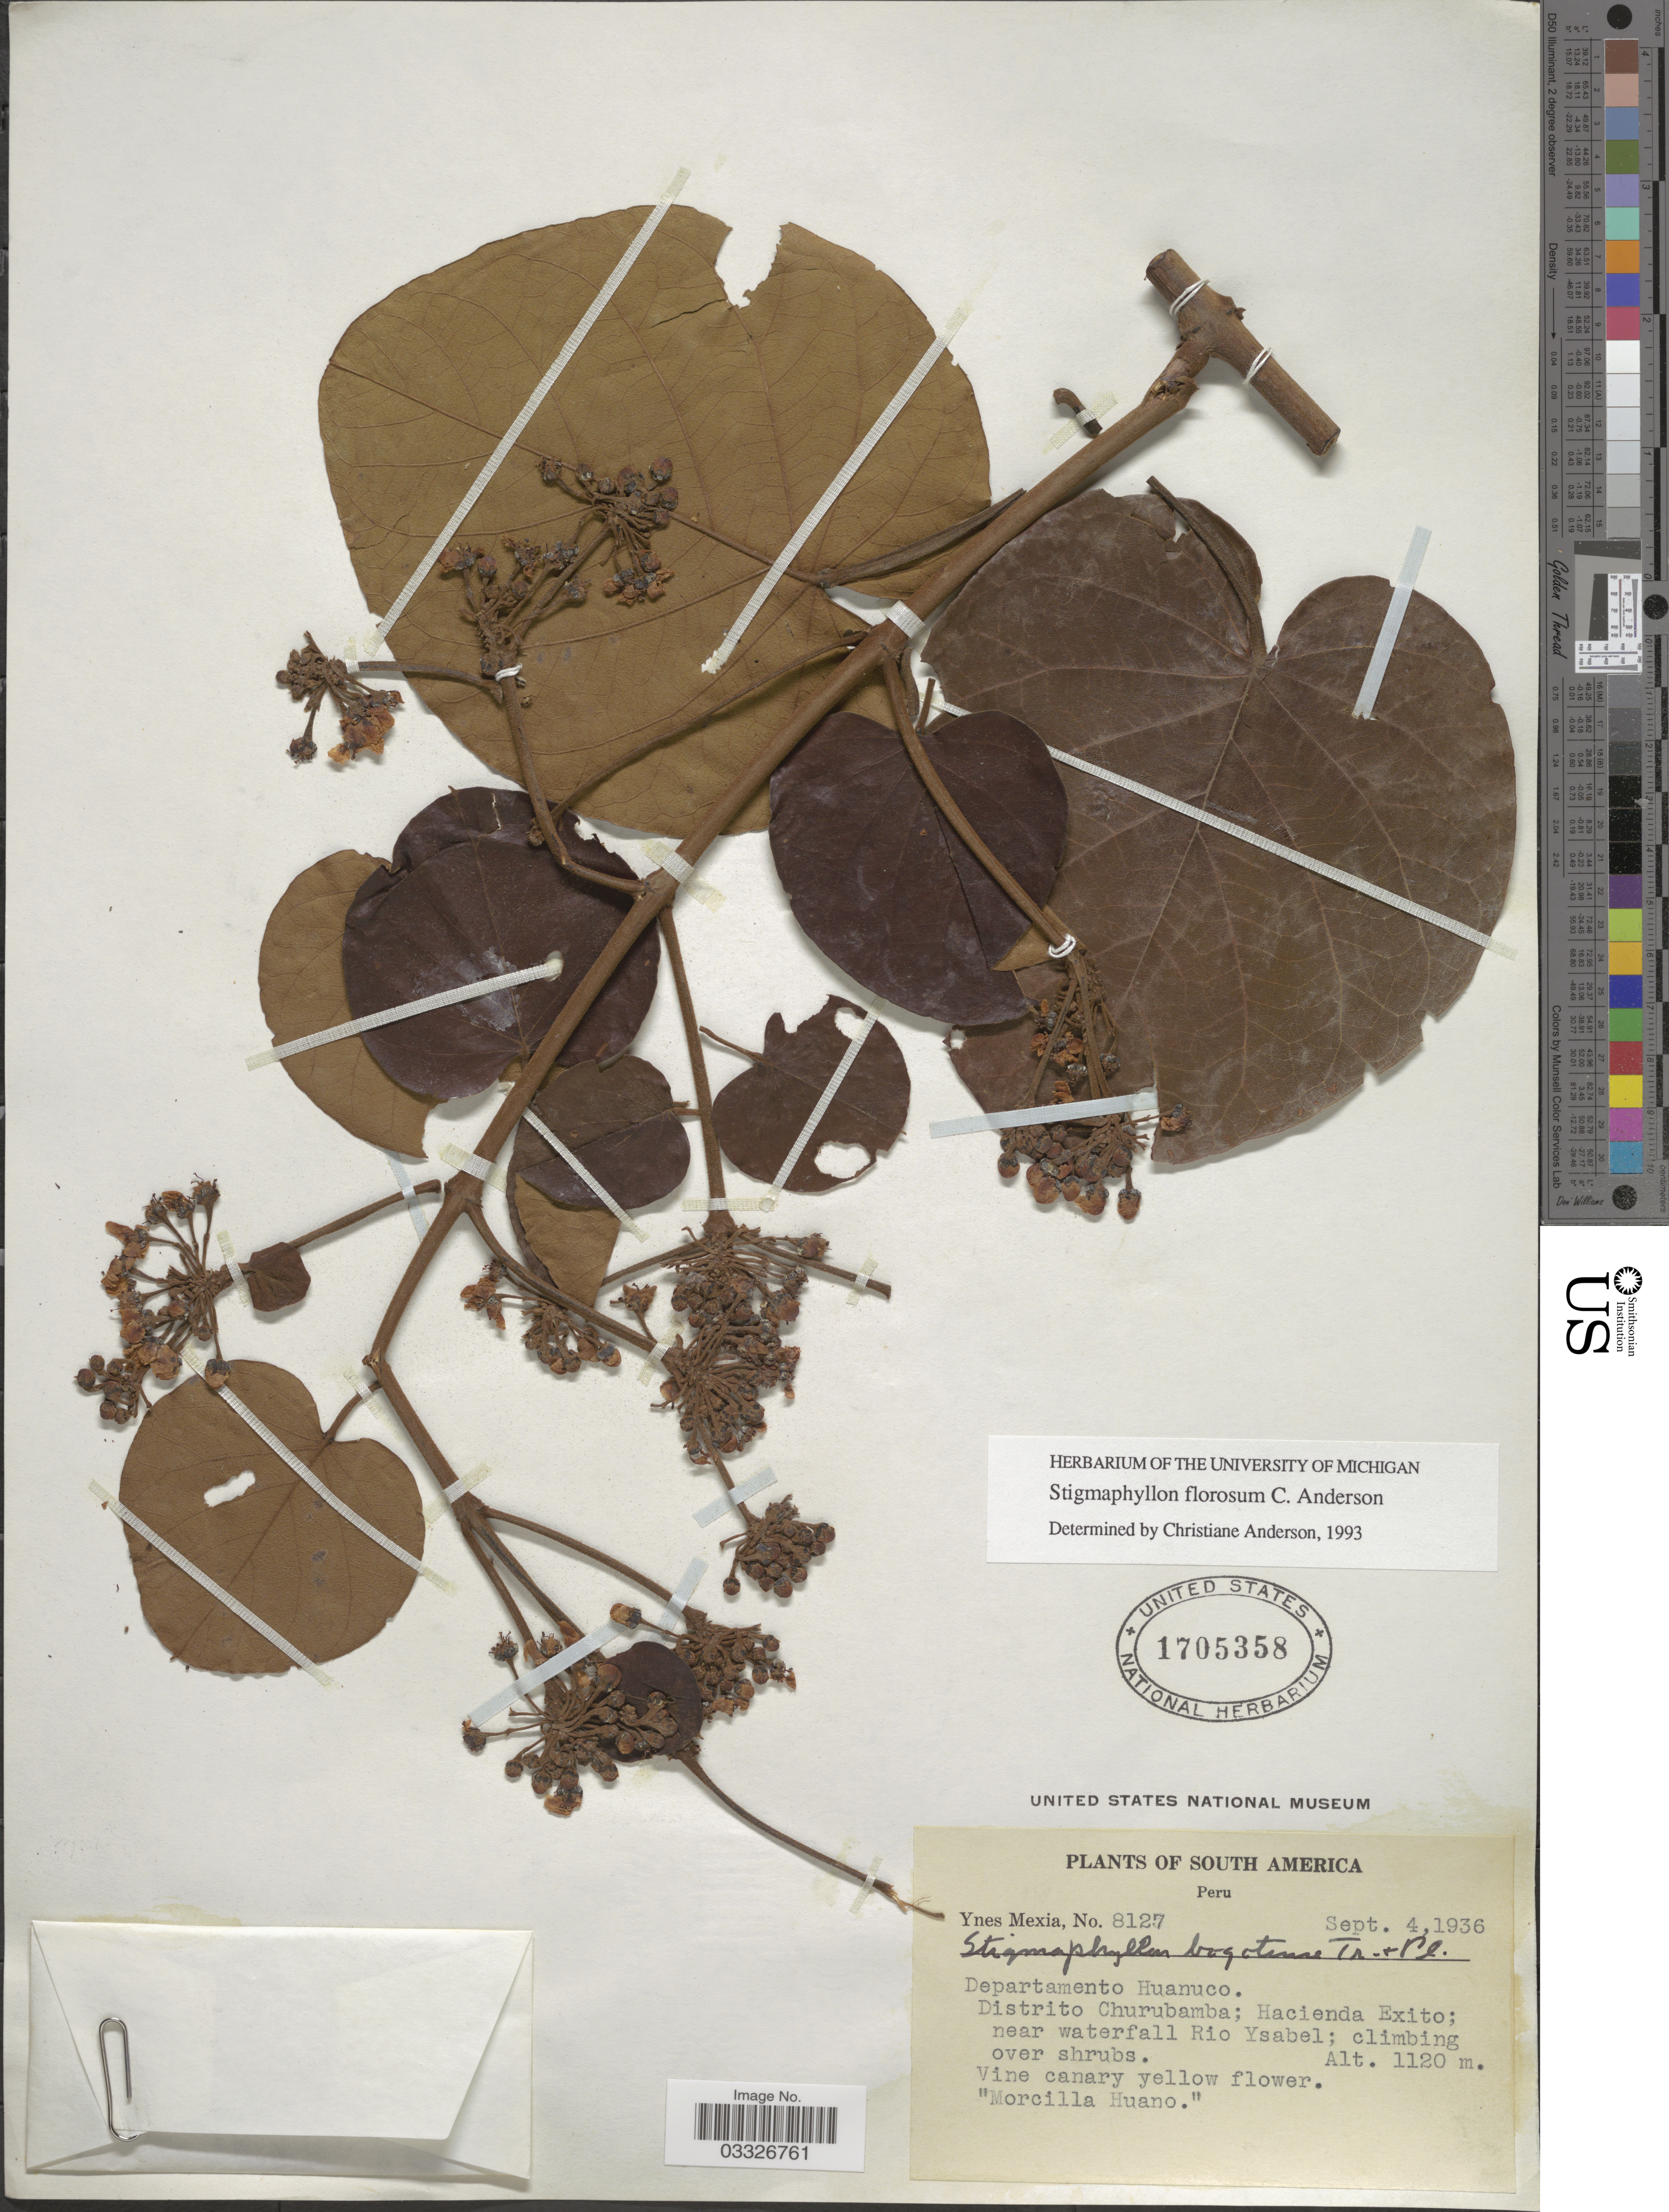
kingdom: Plantae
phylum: Tracheophyta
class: Magnoliopsida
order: Malpighiales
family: Malpighiaceae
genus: Stigmaphyllon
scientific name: Stigmaphyllon florosum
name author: C.E. Anderson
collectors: Y. Mexia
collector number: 8127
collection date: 1936-09-04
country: Peru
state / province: Huánuco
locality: Departamento Huanuco. Distrito Churubamba; Hacienda Exito; near waterfall Rio Ysabel.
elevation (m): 1120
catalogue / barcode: US 1705358